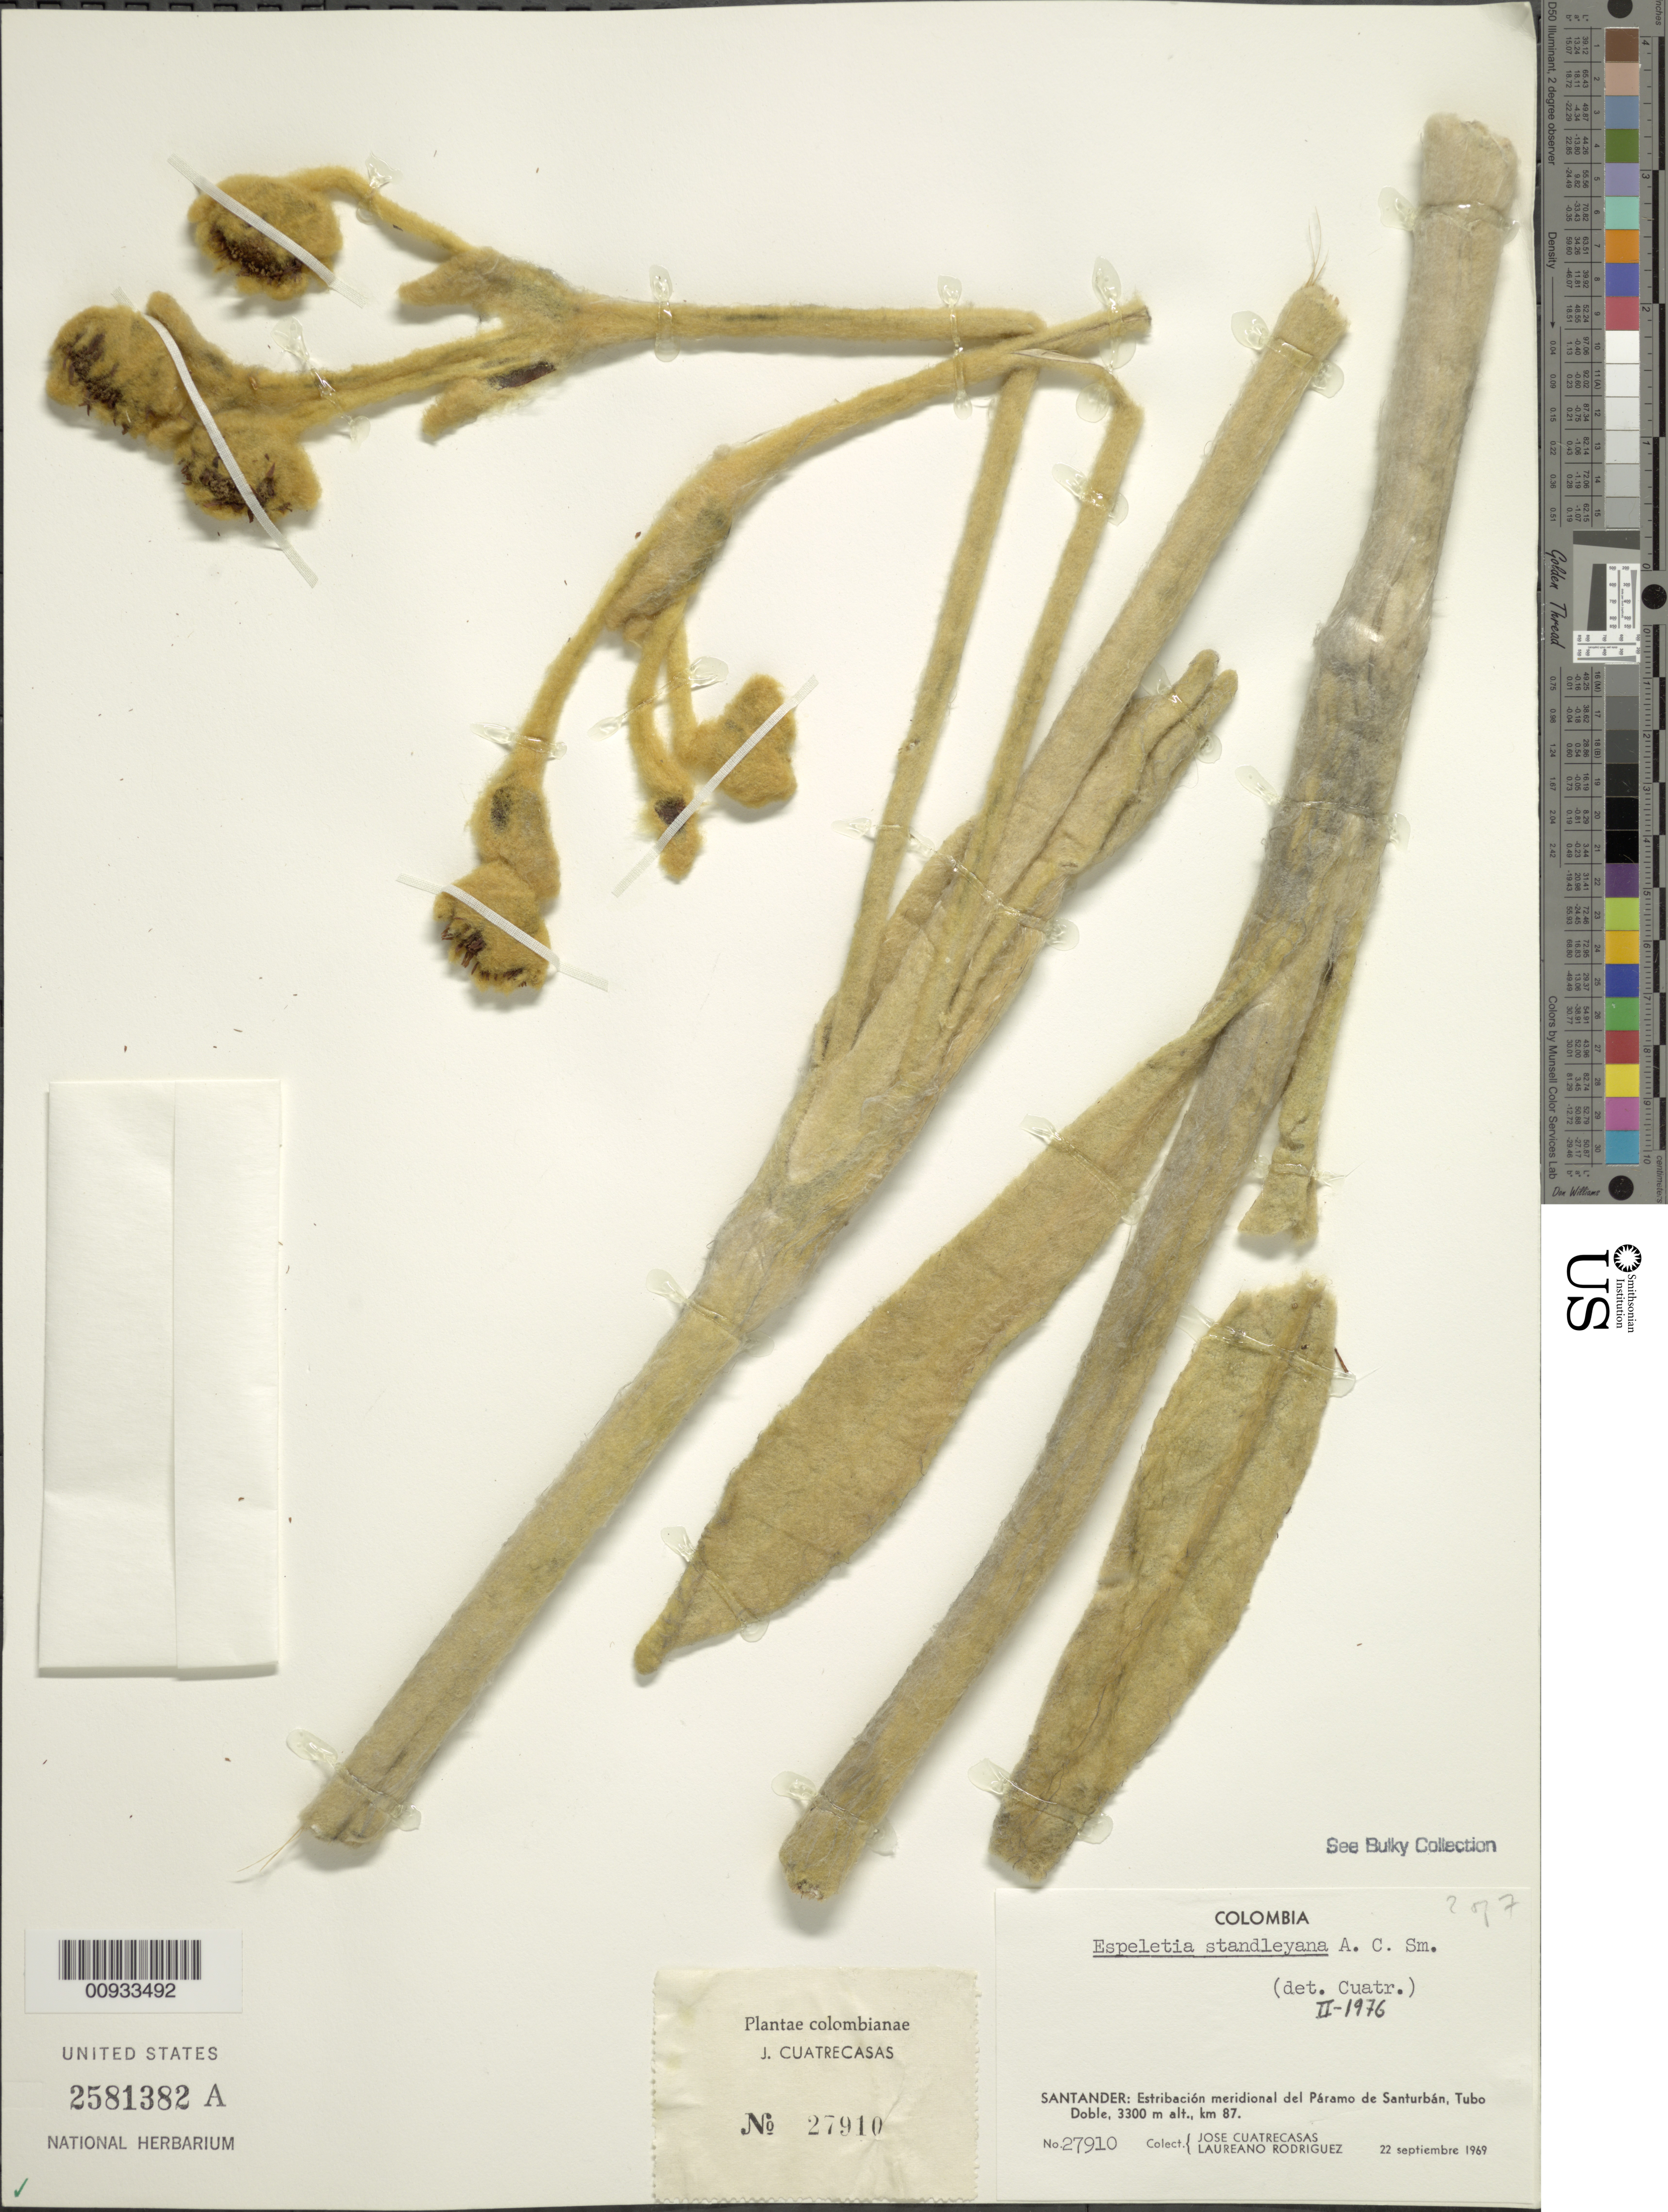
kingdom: Plantae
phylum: Tracheophyta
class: Magnoliopsida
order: Asterales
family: Asteraceae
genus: Espeletia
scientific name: Espeletia standleyana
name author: A.C. Sm.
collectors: J. Cuatrecasas & L. Rodriguez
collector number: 27910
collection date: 1969-09-22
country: Colombia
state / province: Santander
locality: Estribacion meridional del Paramo de Santurban, Tubo Doble, km 87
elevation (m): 3300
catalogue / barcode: US 2581382A